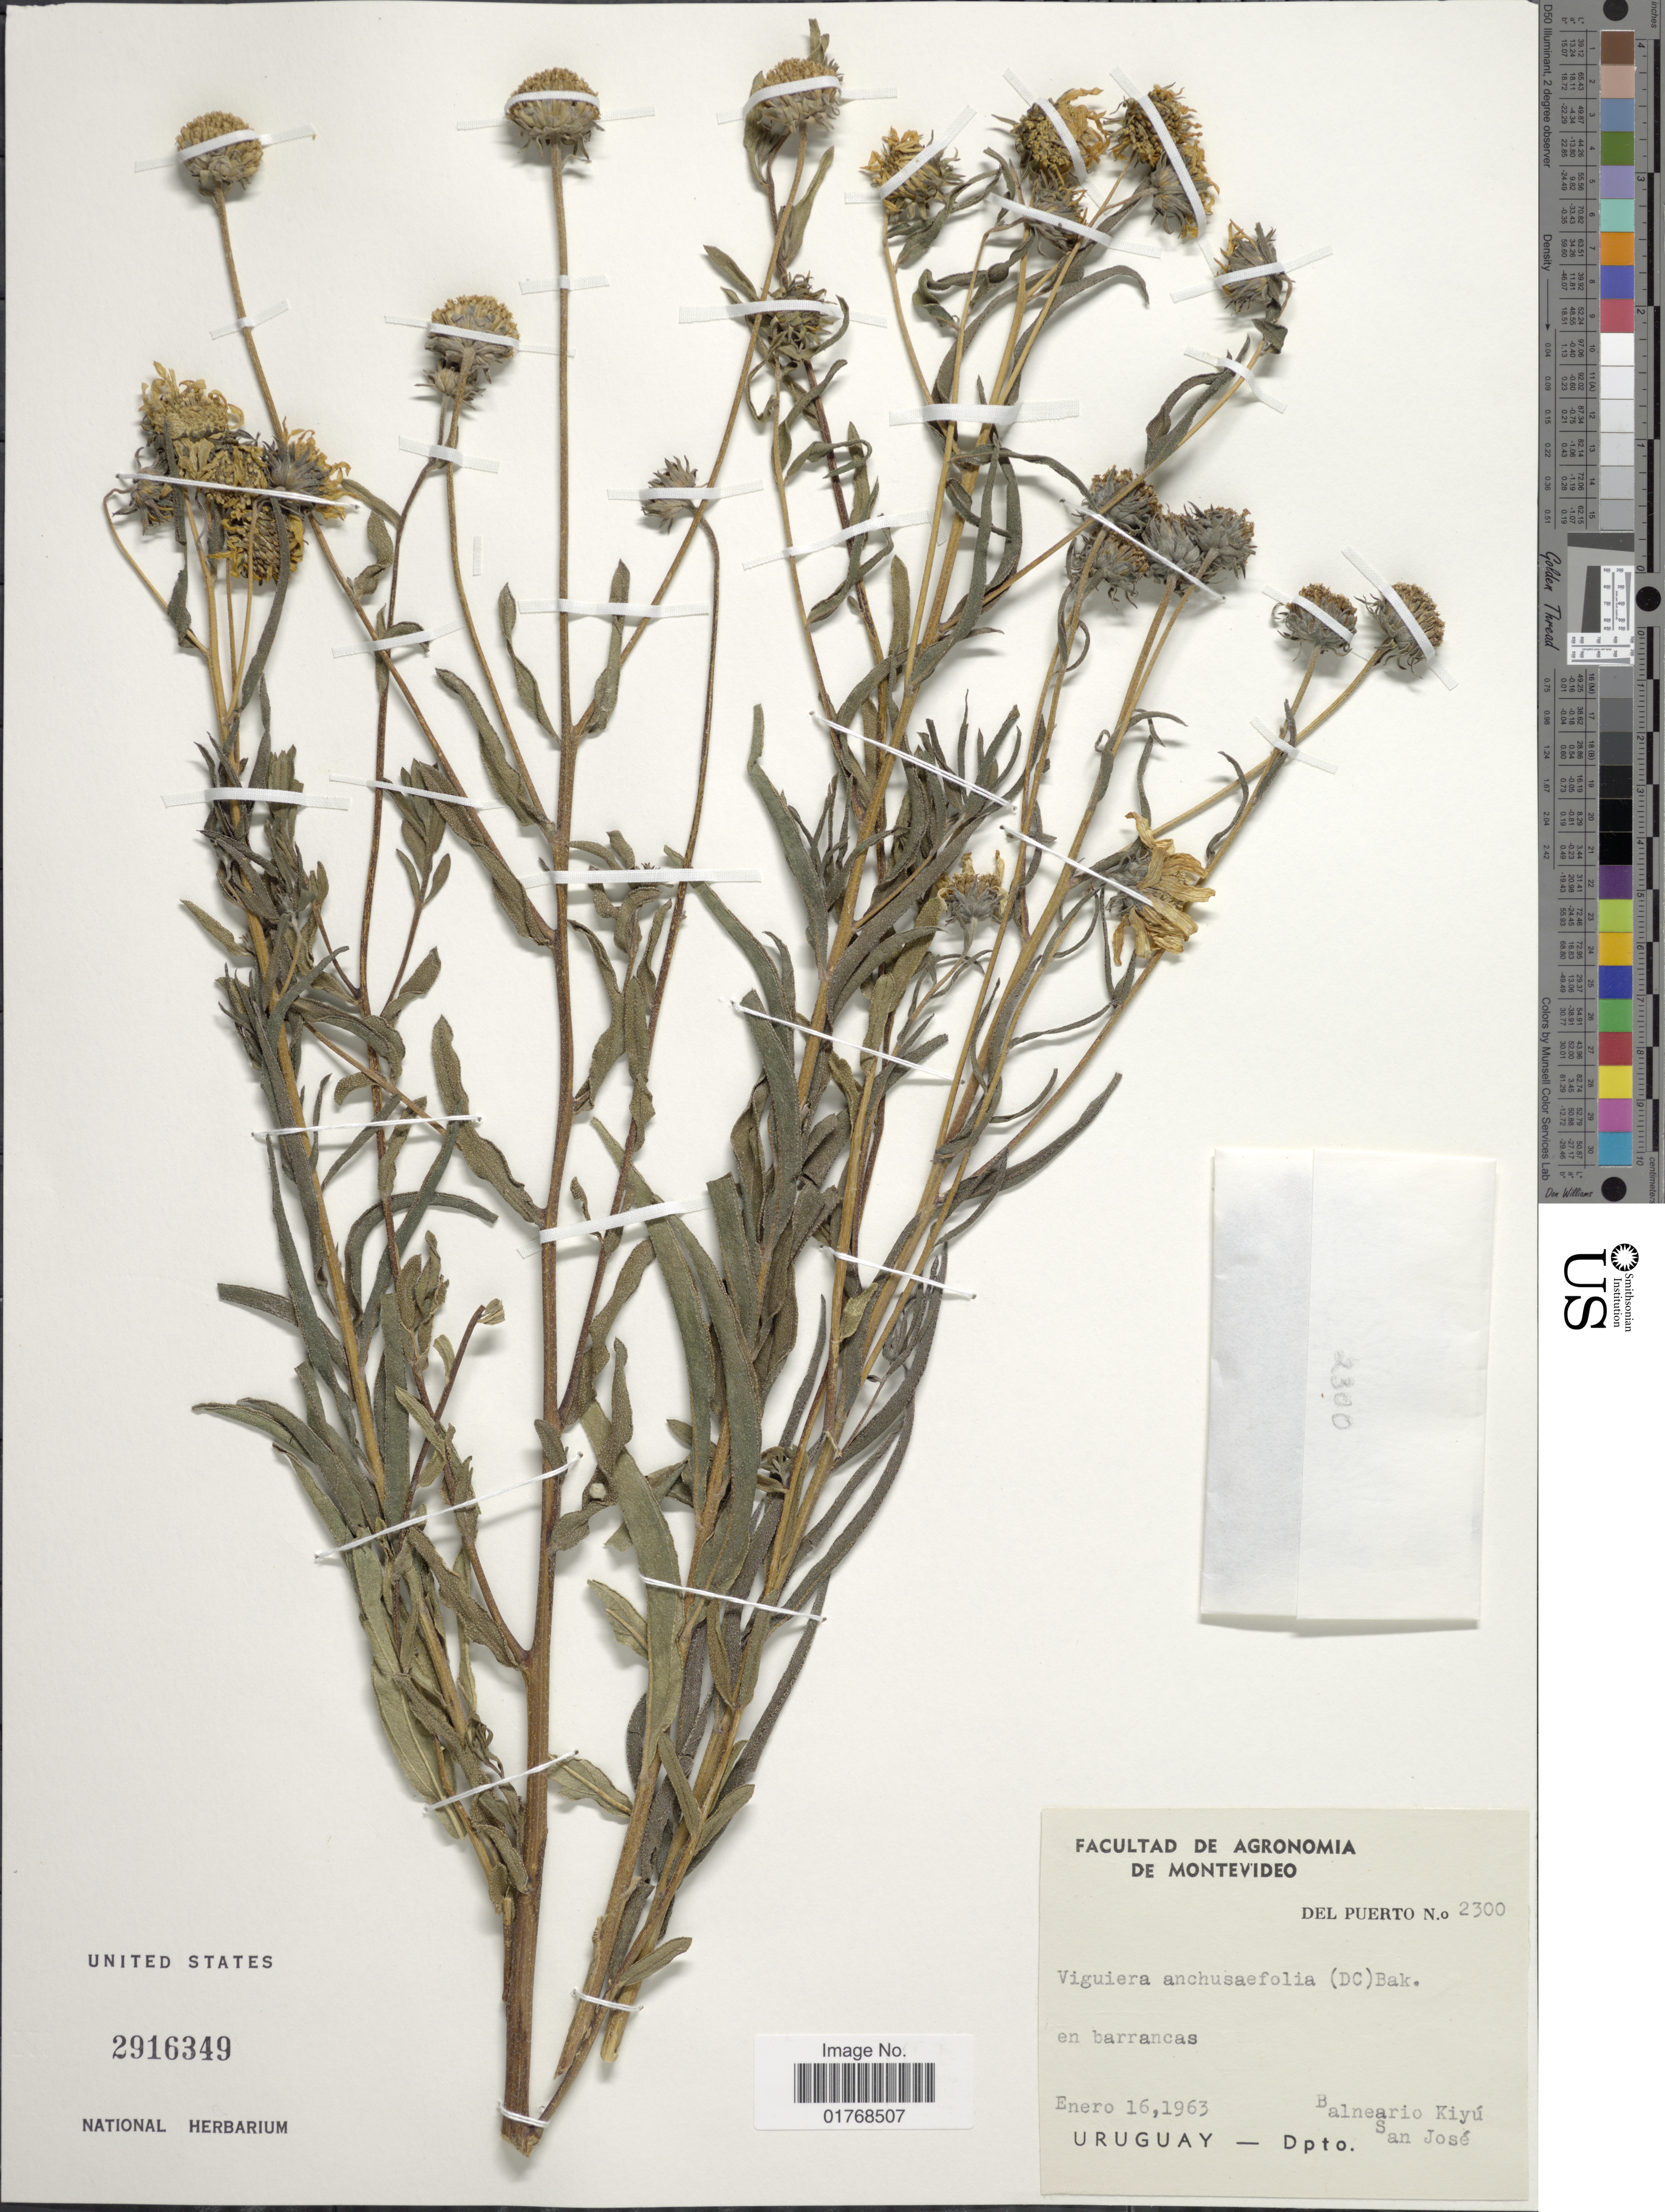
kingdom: Plantae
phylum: Tracheophyta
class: Magnoliopsida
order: Asterales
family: Asteraceae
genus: Viguiera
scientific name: Viguiera anchusaefolia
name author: (DC.) Baker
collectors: Del Puerto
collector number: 2300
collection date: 1963-01-16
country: Uruguay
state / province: San Jose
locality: Uruguay - Dpto. Balneario Kiyú, San José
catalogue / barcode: US 2916349